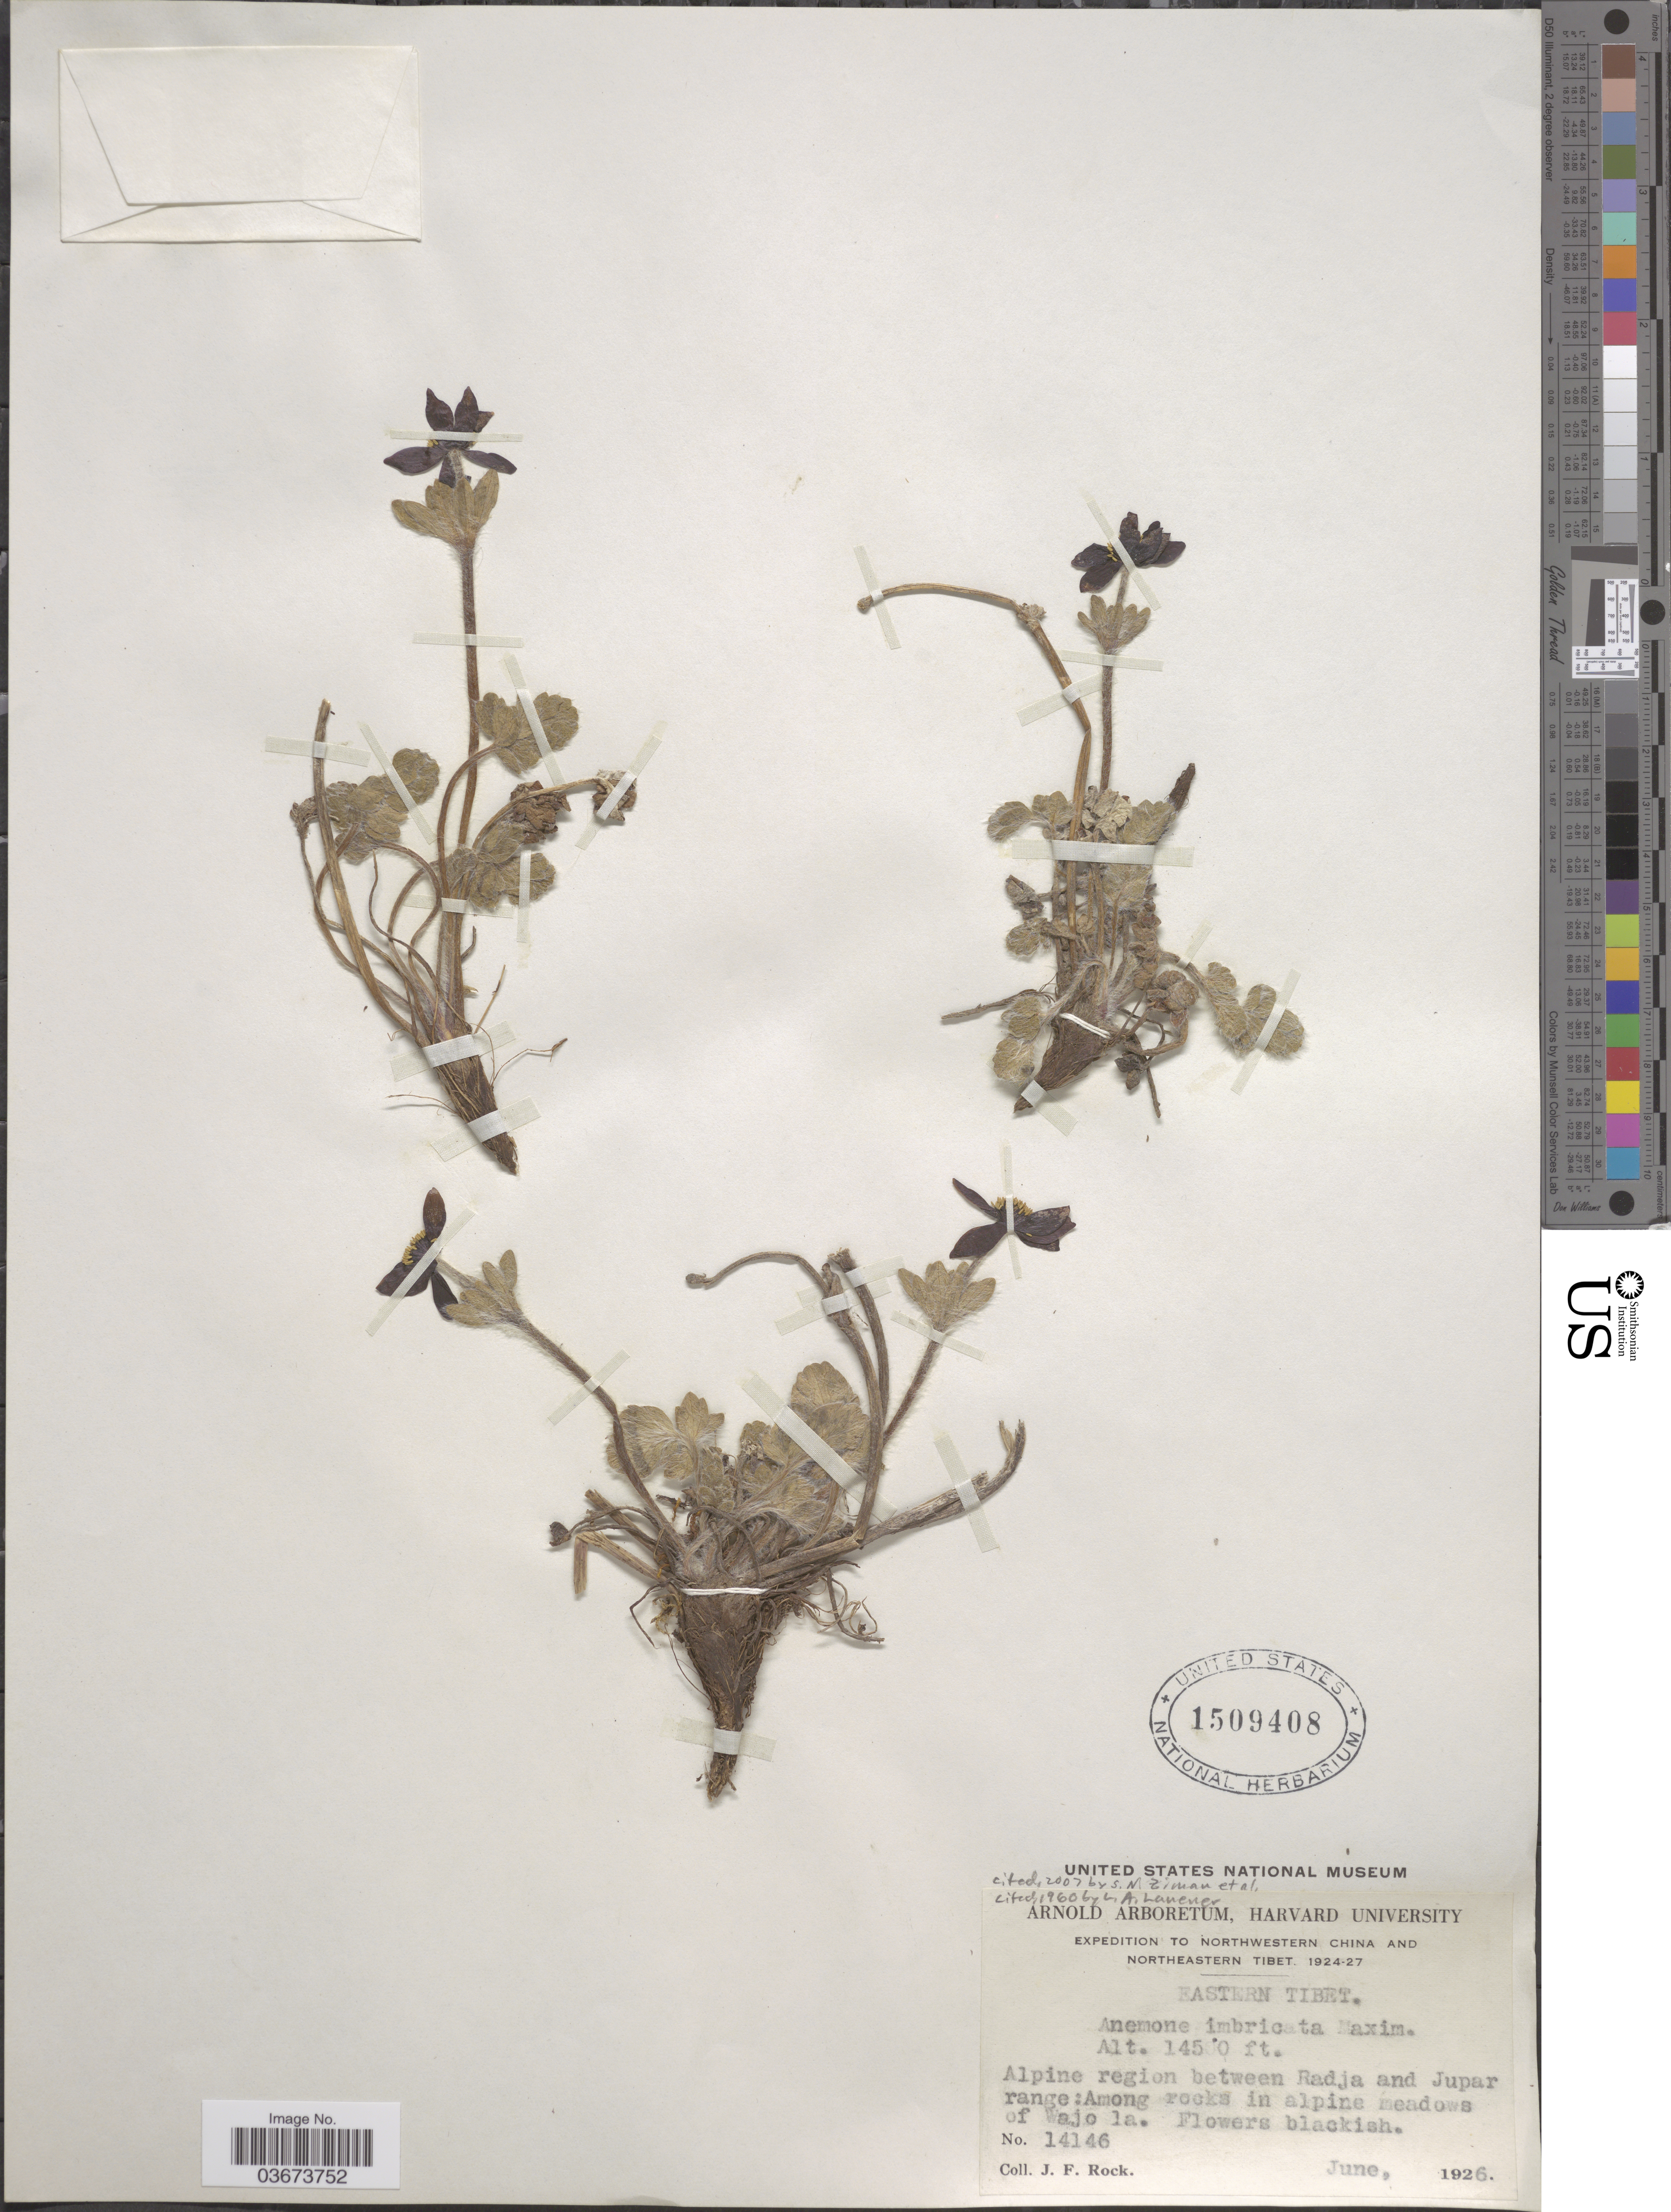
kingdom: Plantae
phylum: Tracheophyta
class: Magnoliopsida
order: Ranunculales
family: Ranunculaceae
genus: Anemone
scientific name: Anemone imbricata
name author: Maxim.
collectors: J. Rock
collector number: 14146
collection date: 1926-06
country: China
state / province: Xizang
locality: Northwestern China and Northeastern Tibet. Eastern Tibet. Alpine region between Radja and Jupar range: Among rocks in alpine meadows of Wajo la.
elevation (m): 4420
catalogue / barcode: US 1509408